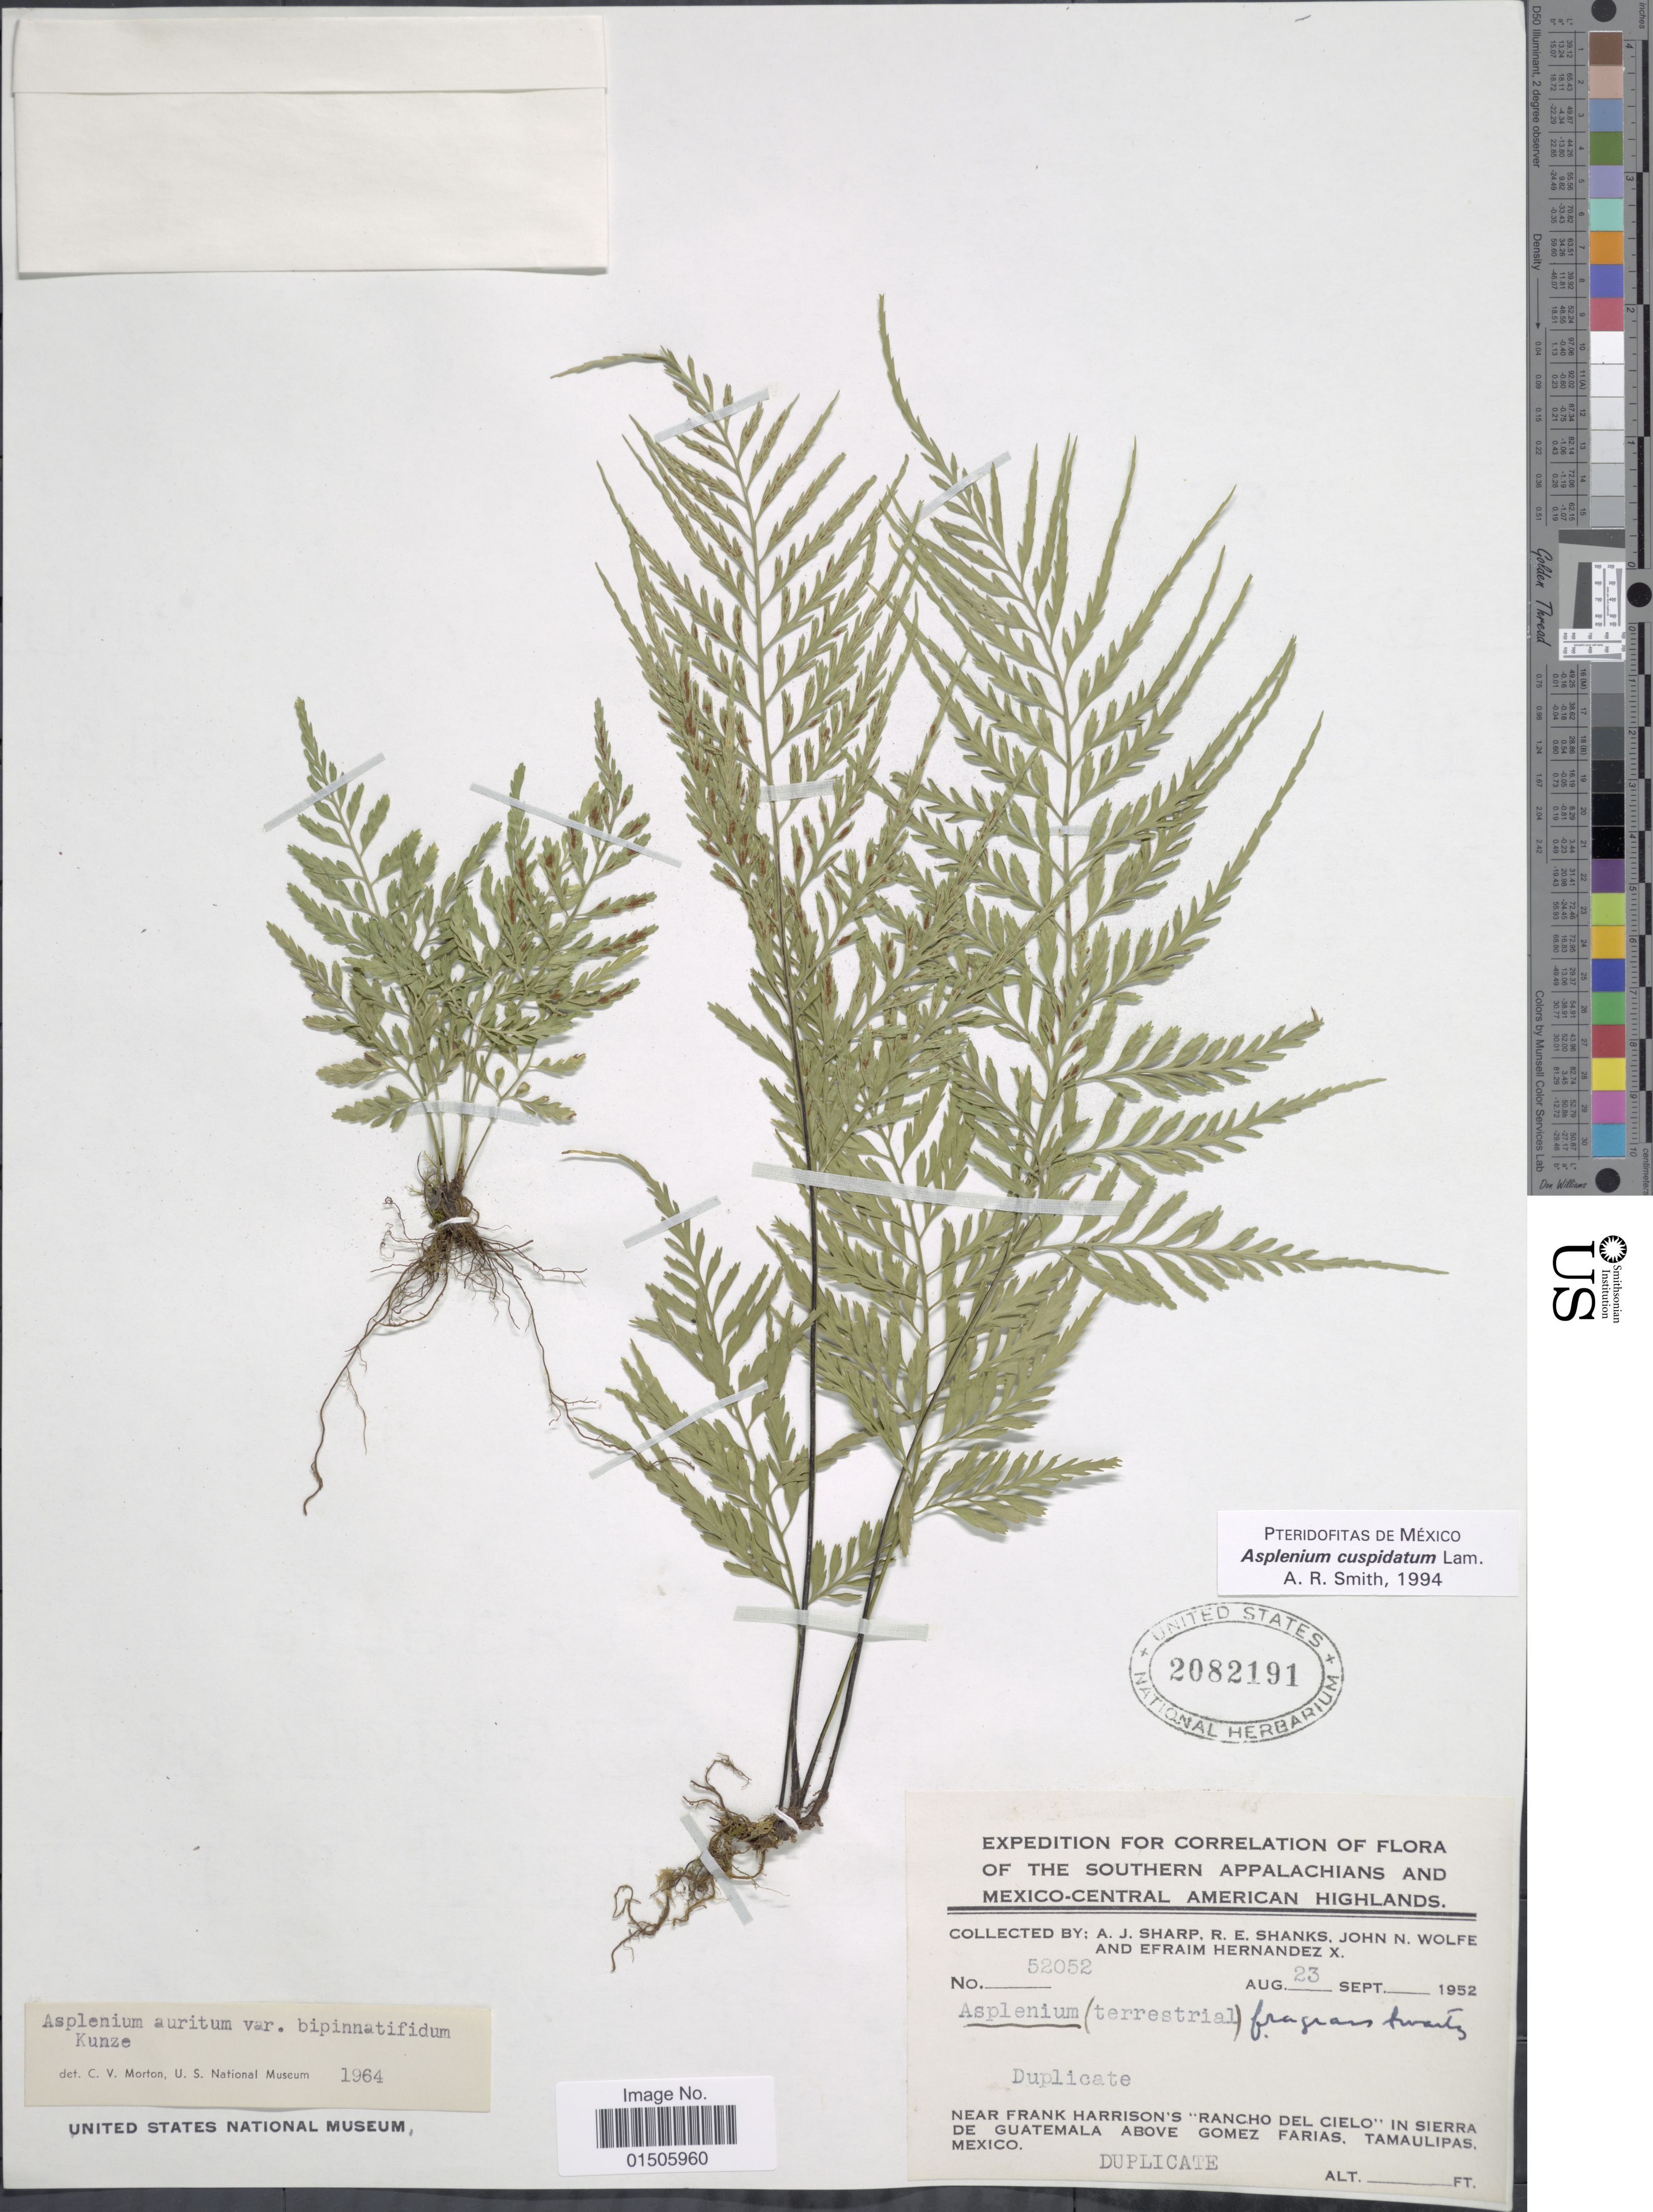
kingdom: Plantae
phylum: Tracheophyta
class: Polypodiopsida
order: Polypodiales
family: Aspleniaceae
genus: Asplenium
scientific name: Asplenium cuspidatum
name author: Lam.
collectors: A. J. Sharp, R. Shanks, J. Wolfe & E. Hernandez X.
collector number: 52052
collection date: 1952-08-23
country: Mexico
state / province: México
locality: Flora of the southern Appalachians and Mexico Central American Highlands, Near Franks Harrison's Rancho del Cielo in Sierra de Guatemala above Gomez Farias, Tamaulipas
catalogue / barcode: US 2082191